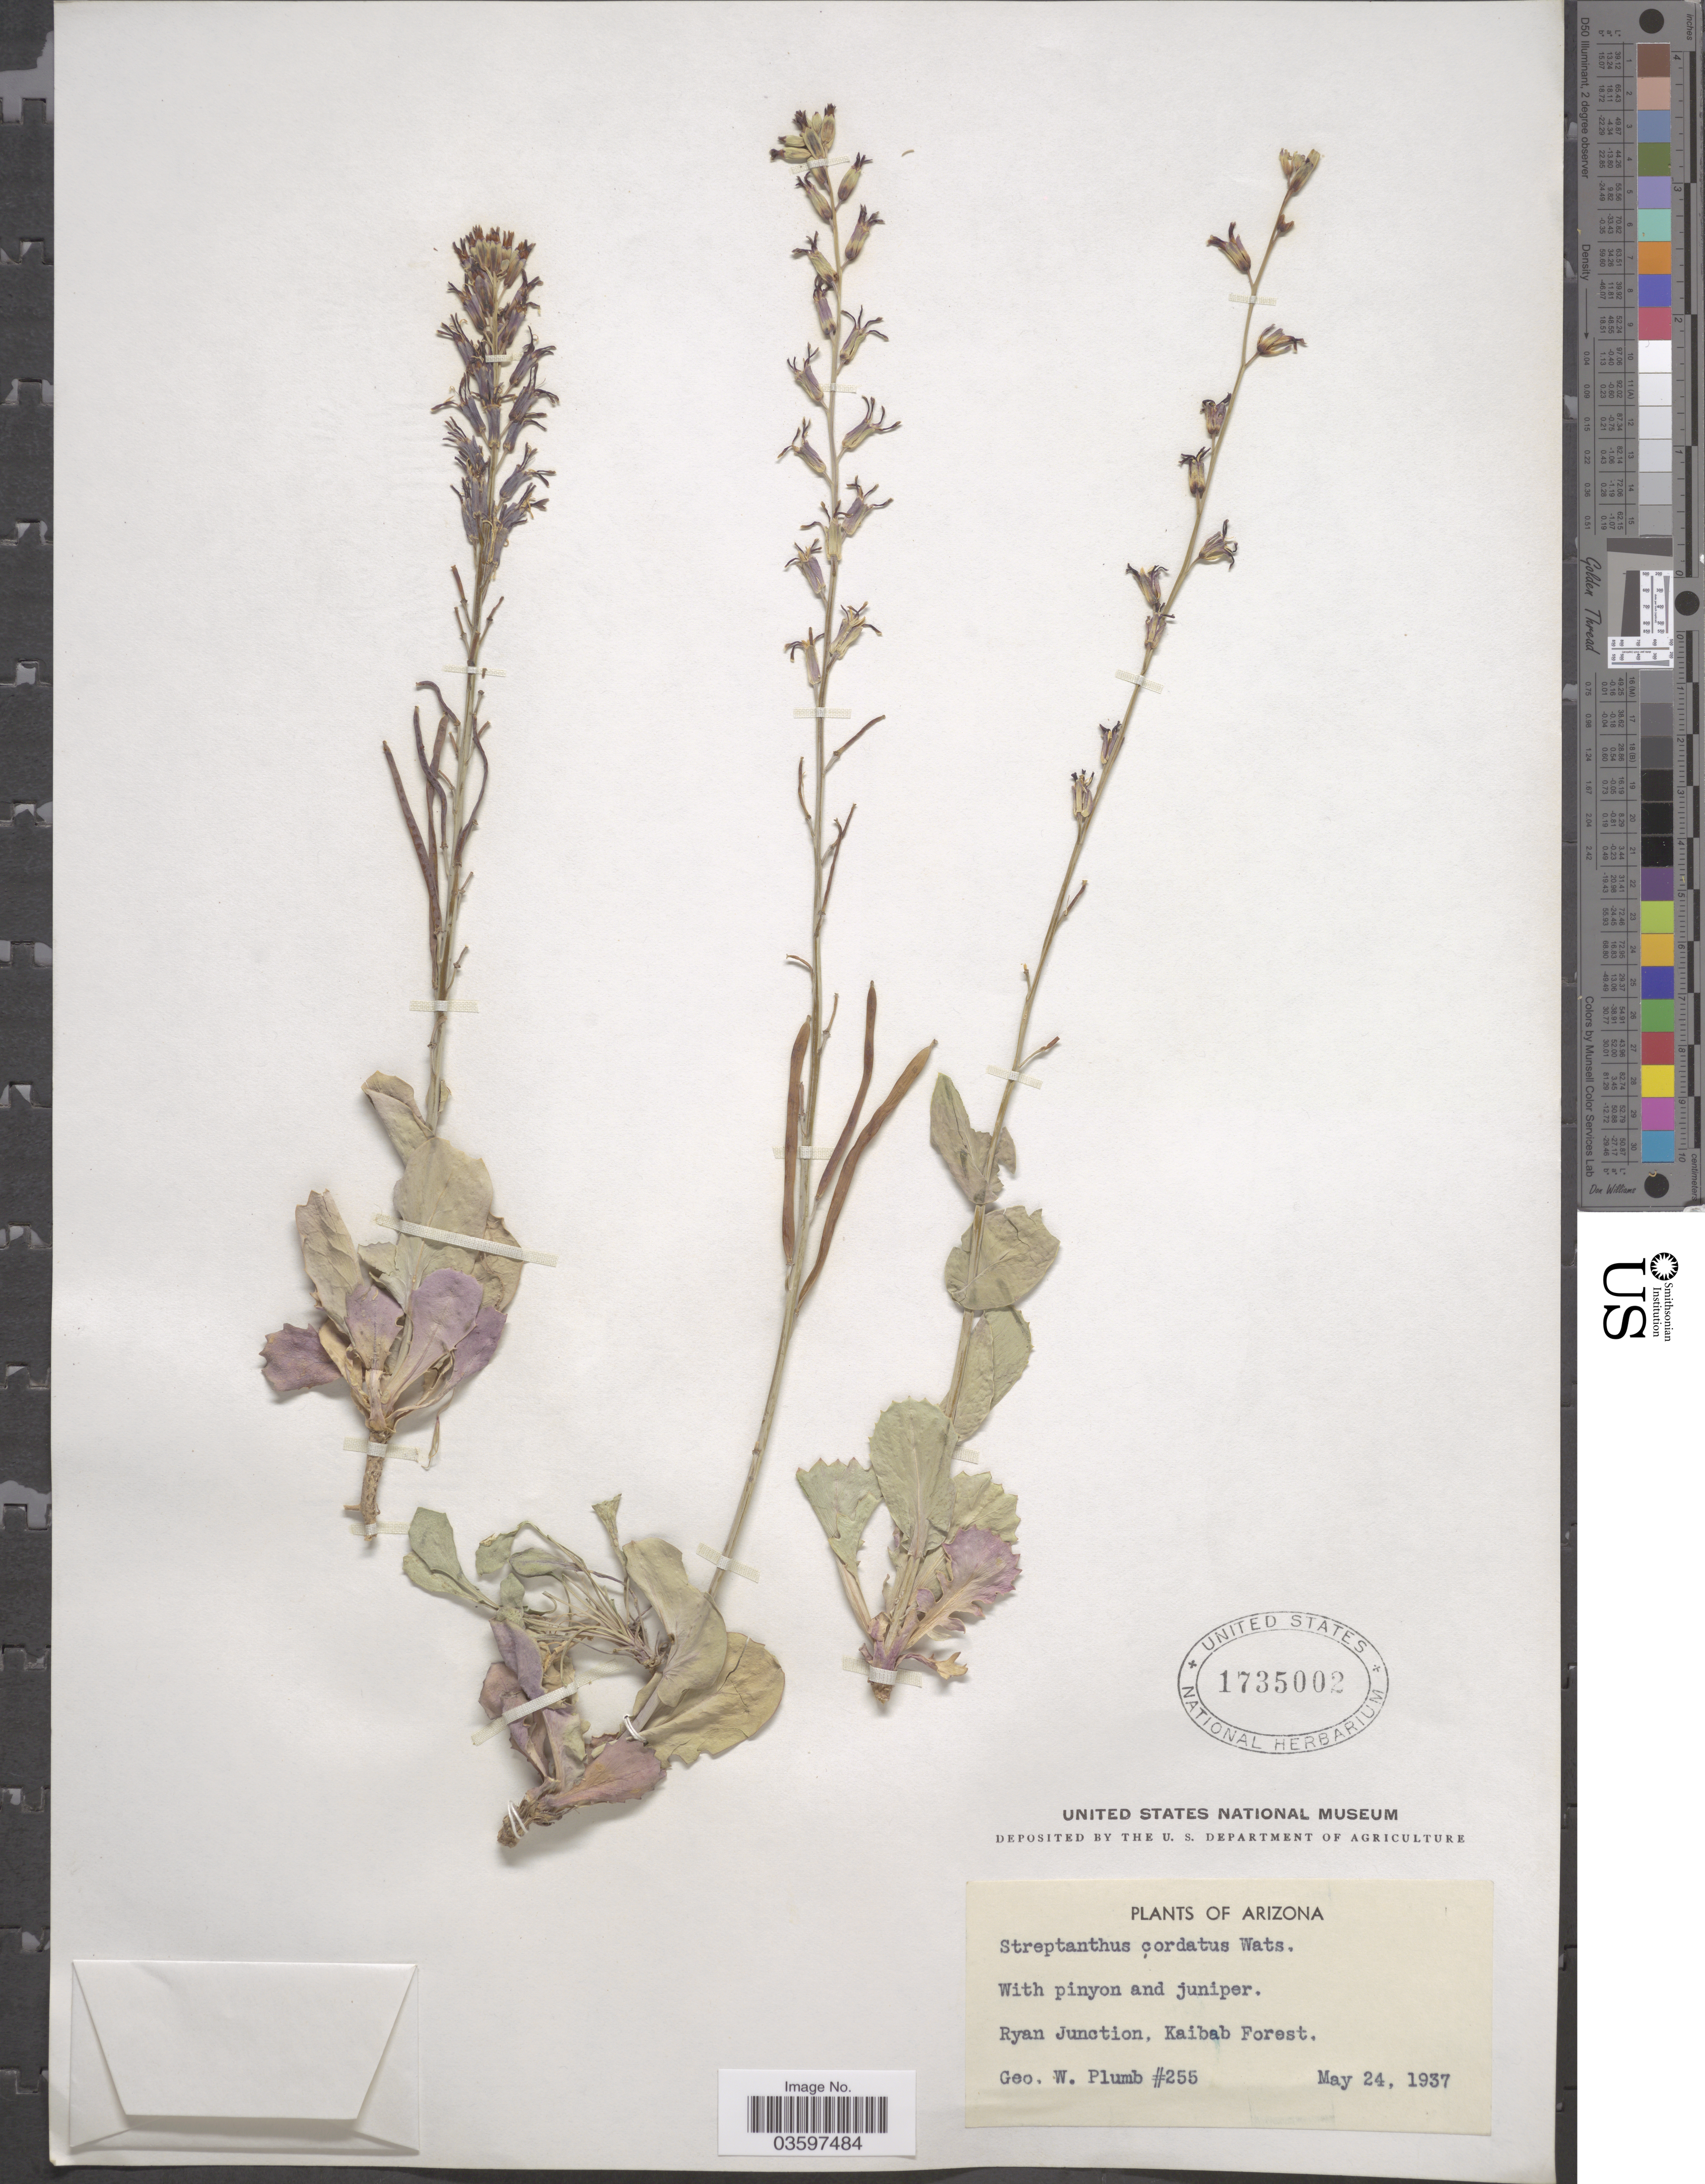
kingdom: Plantae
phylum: Tracheophyta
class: Magnoliopsida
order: Brassicales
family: Brassicaceae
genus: Streptanthus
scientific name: Streptanthus cordatus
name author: Nutt. ex Torr. & A. Gray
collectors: G. Plumb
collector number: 255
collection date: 1937-05-24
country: United States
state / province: Arizona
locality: Ryan Junction, Kaibab Forest.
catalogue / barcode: US 1735002